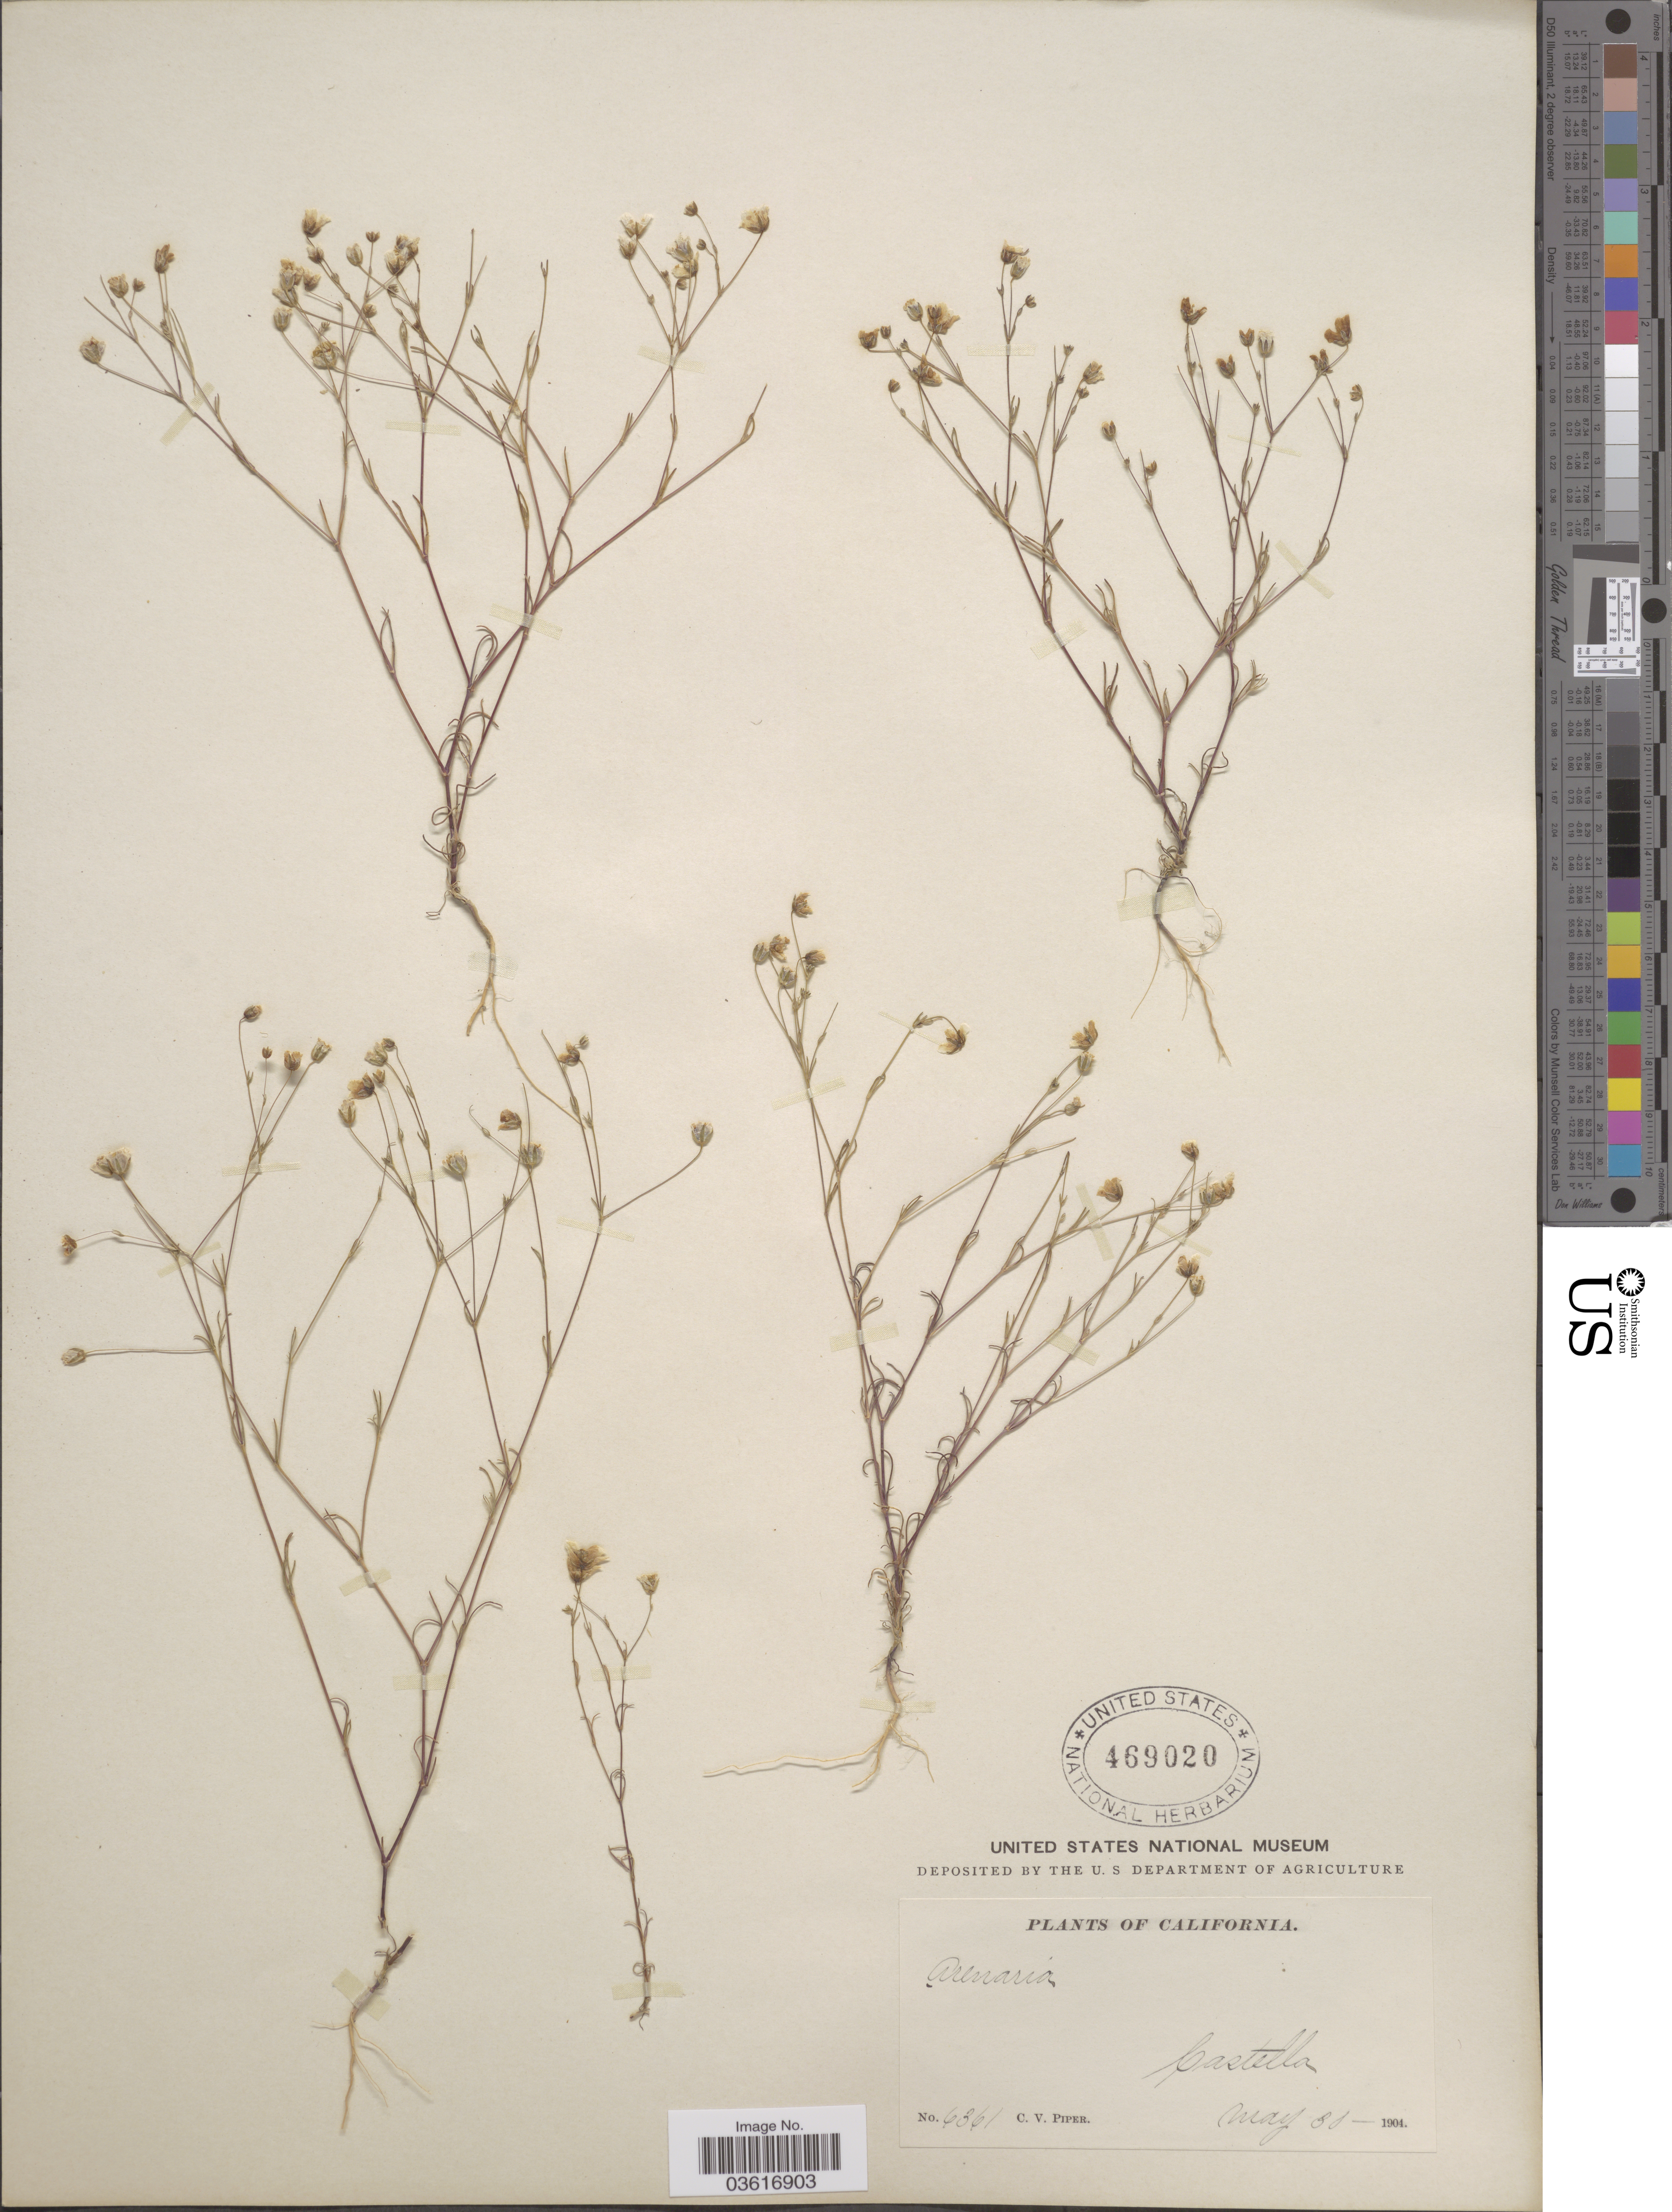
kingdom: Plantae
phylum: Tracheophyta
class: Magnoliopsida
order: Caryophyllales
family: Caryophyllaceae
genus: Minuartia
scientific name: Minuartia sp.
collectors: C. V. Piper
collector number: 6361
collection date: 1904-05-30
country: United States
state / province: California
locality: Castella.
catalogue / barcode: US 469020